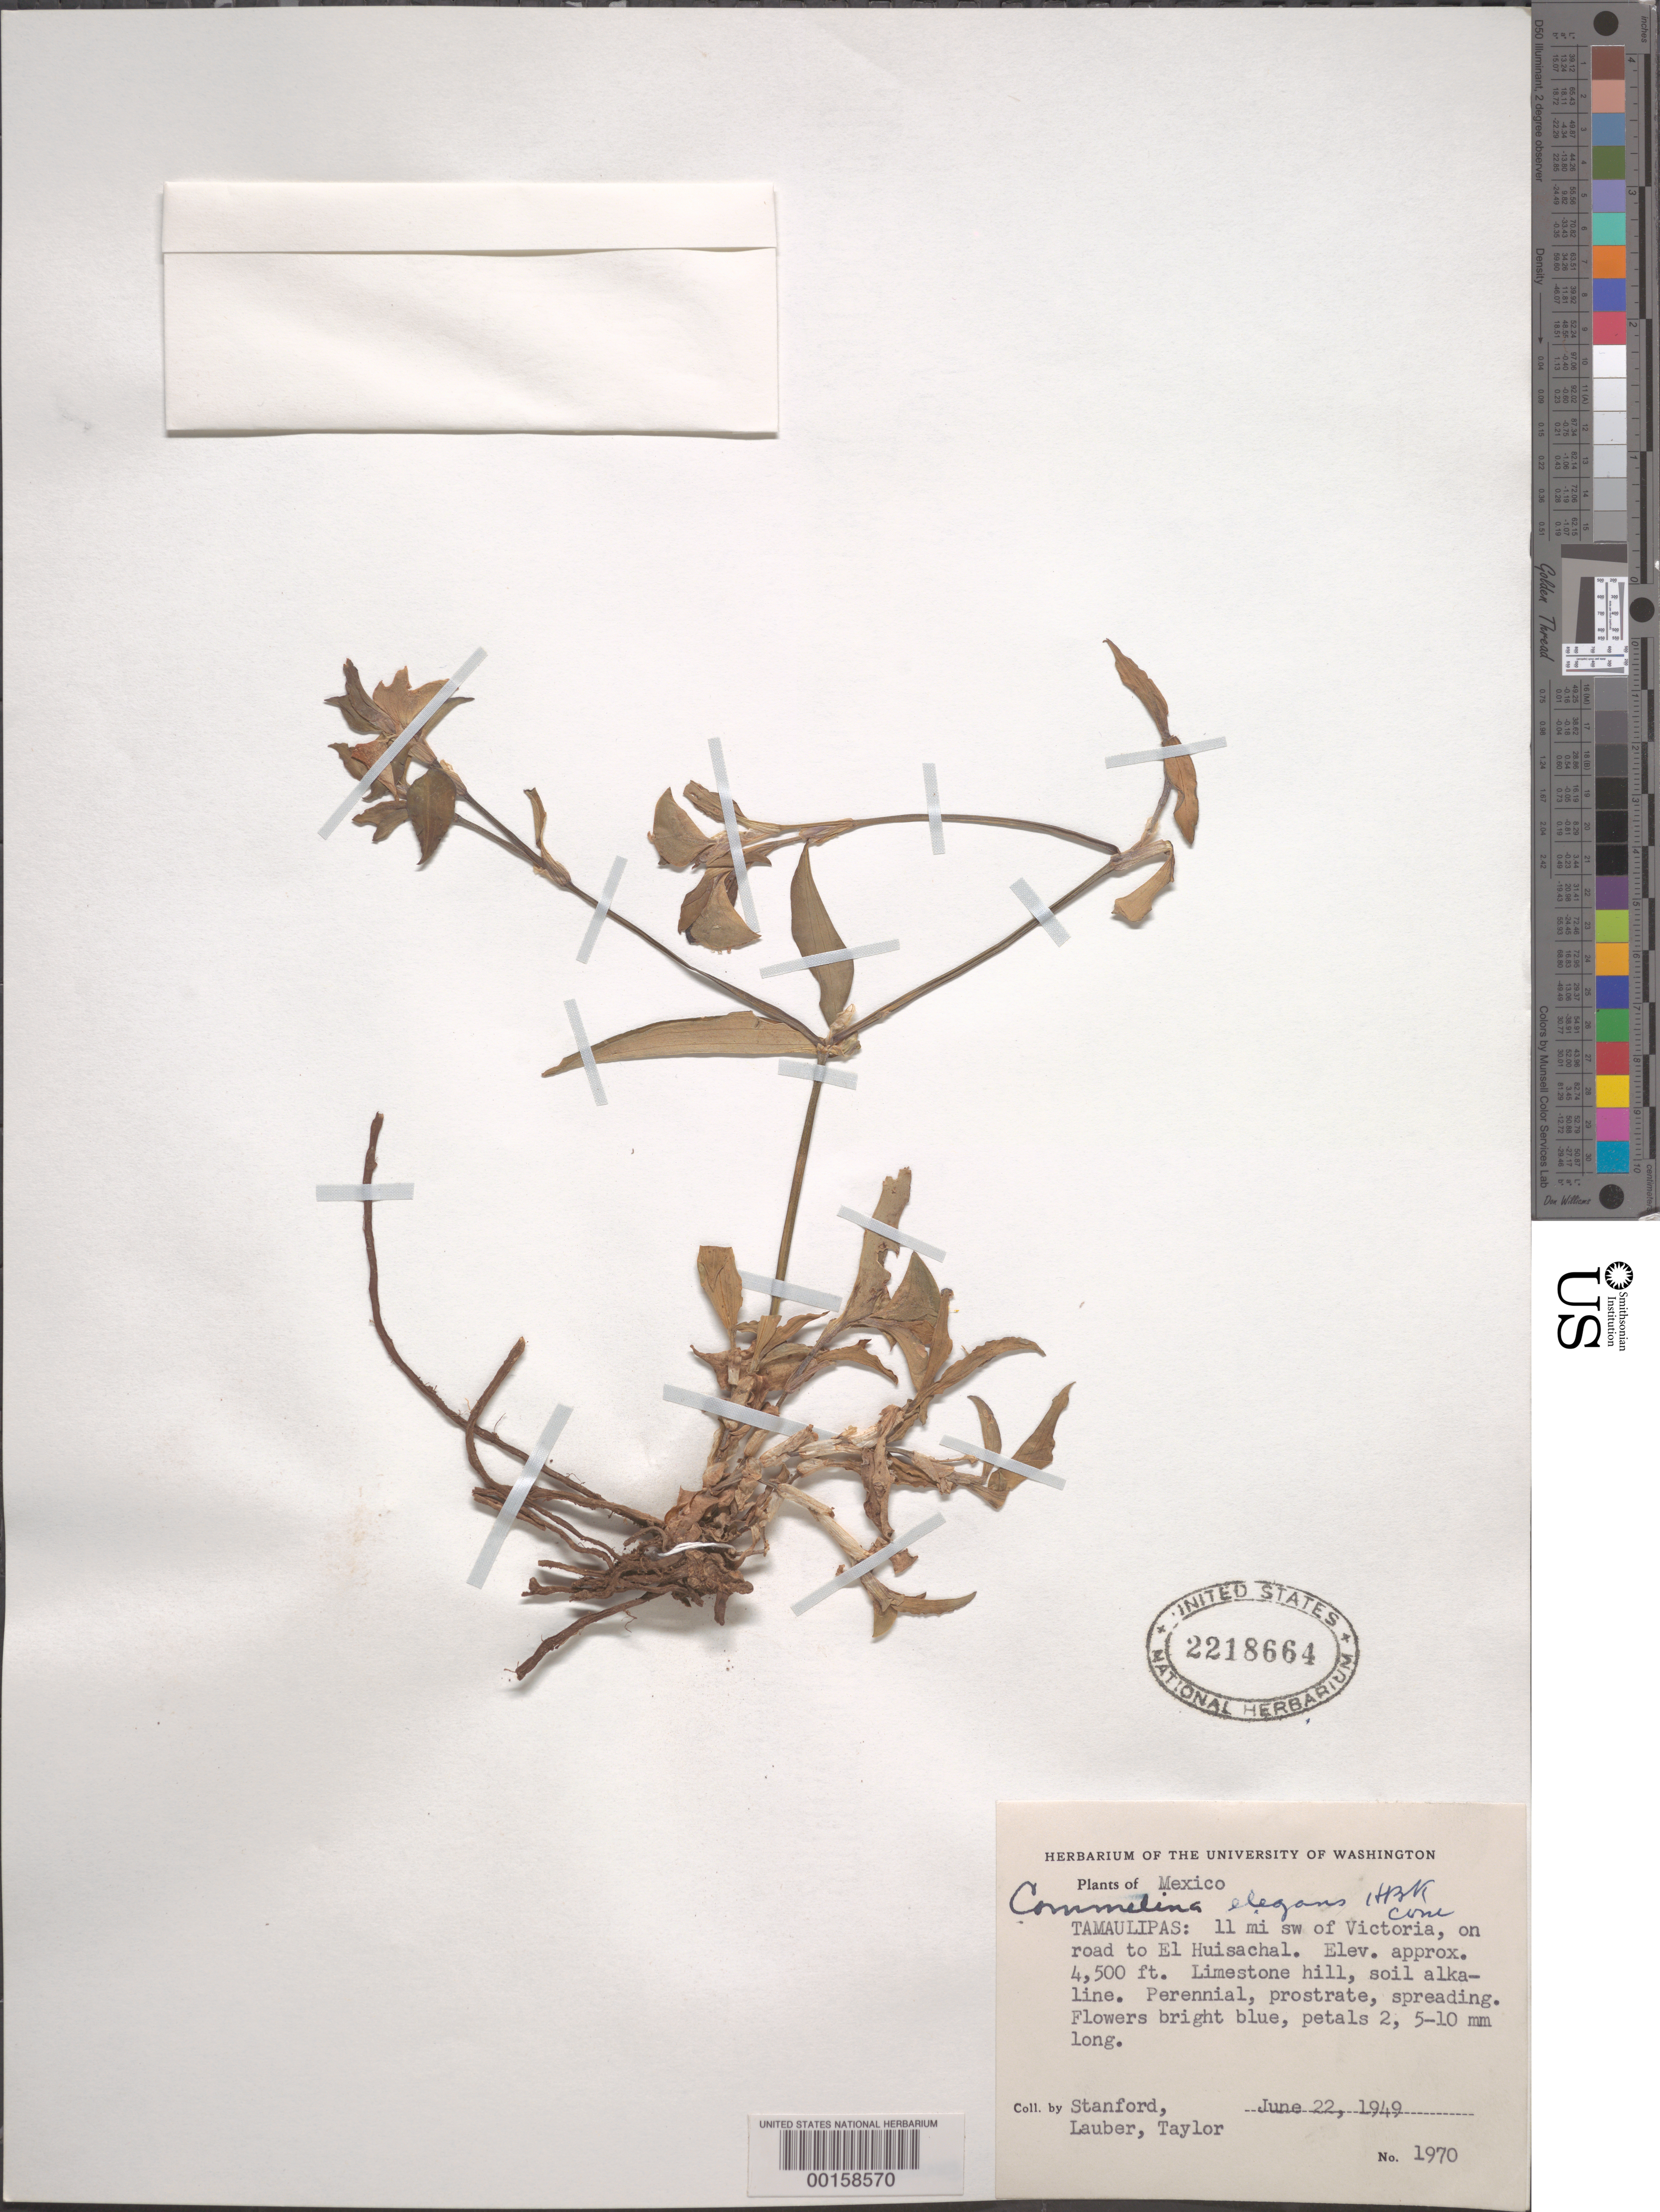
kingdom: Plantae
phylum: Tracheophyta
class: Liliopsida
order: Commelinales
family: Commelinaceae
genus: Commelina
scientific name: Commelina erecta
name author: L.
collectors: L. R. Stanford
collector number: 1970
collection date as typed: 22 Jun 1949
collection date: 1949-06-22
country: Mexico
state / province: Tamaulipas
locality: Victoria; el Huisachal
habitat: Alkaline soil, limestone hill.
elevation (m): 1373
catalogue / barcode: US 2218664